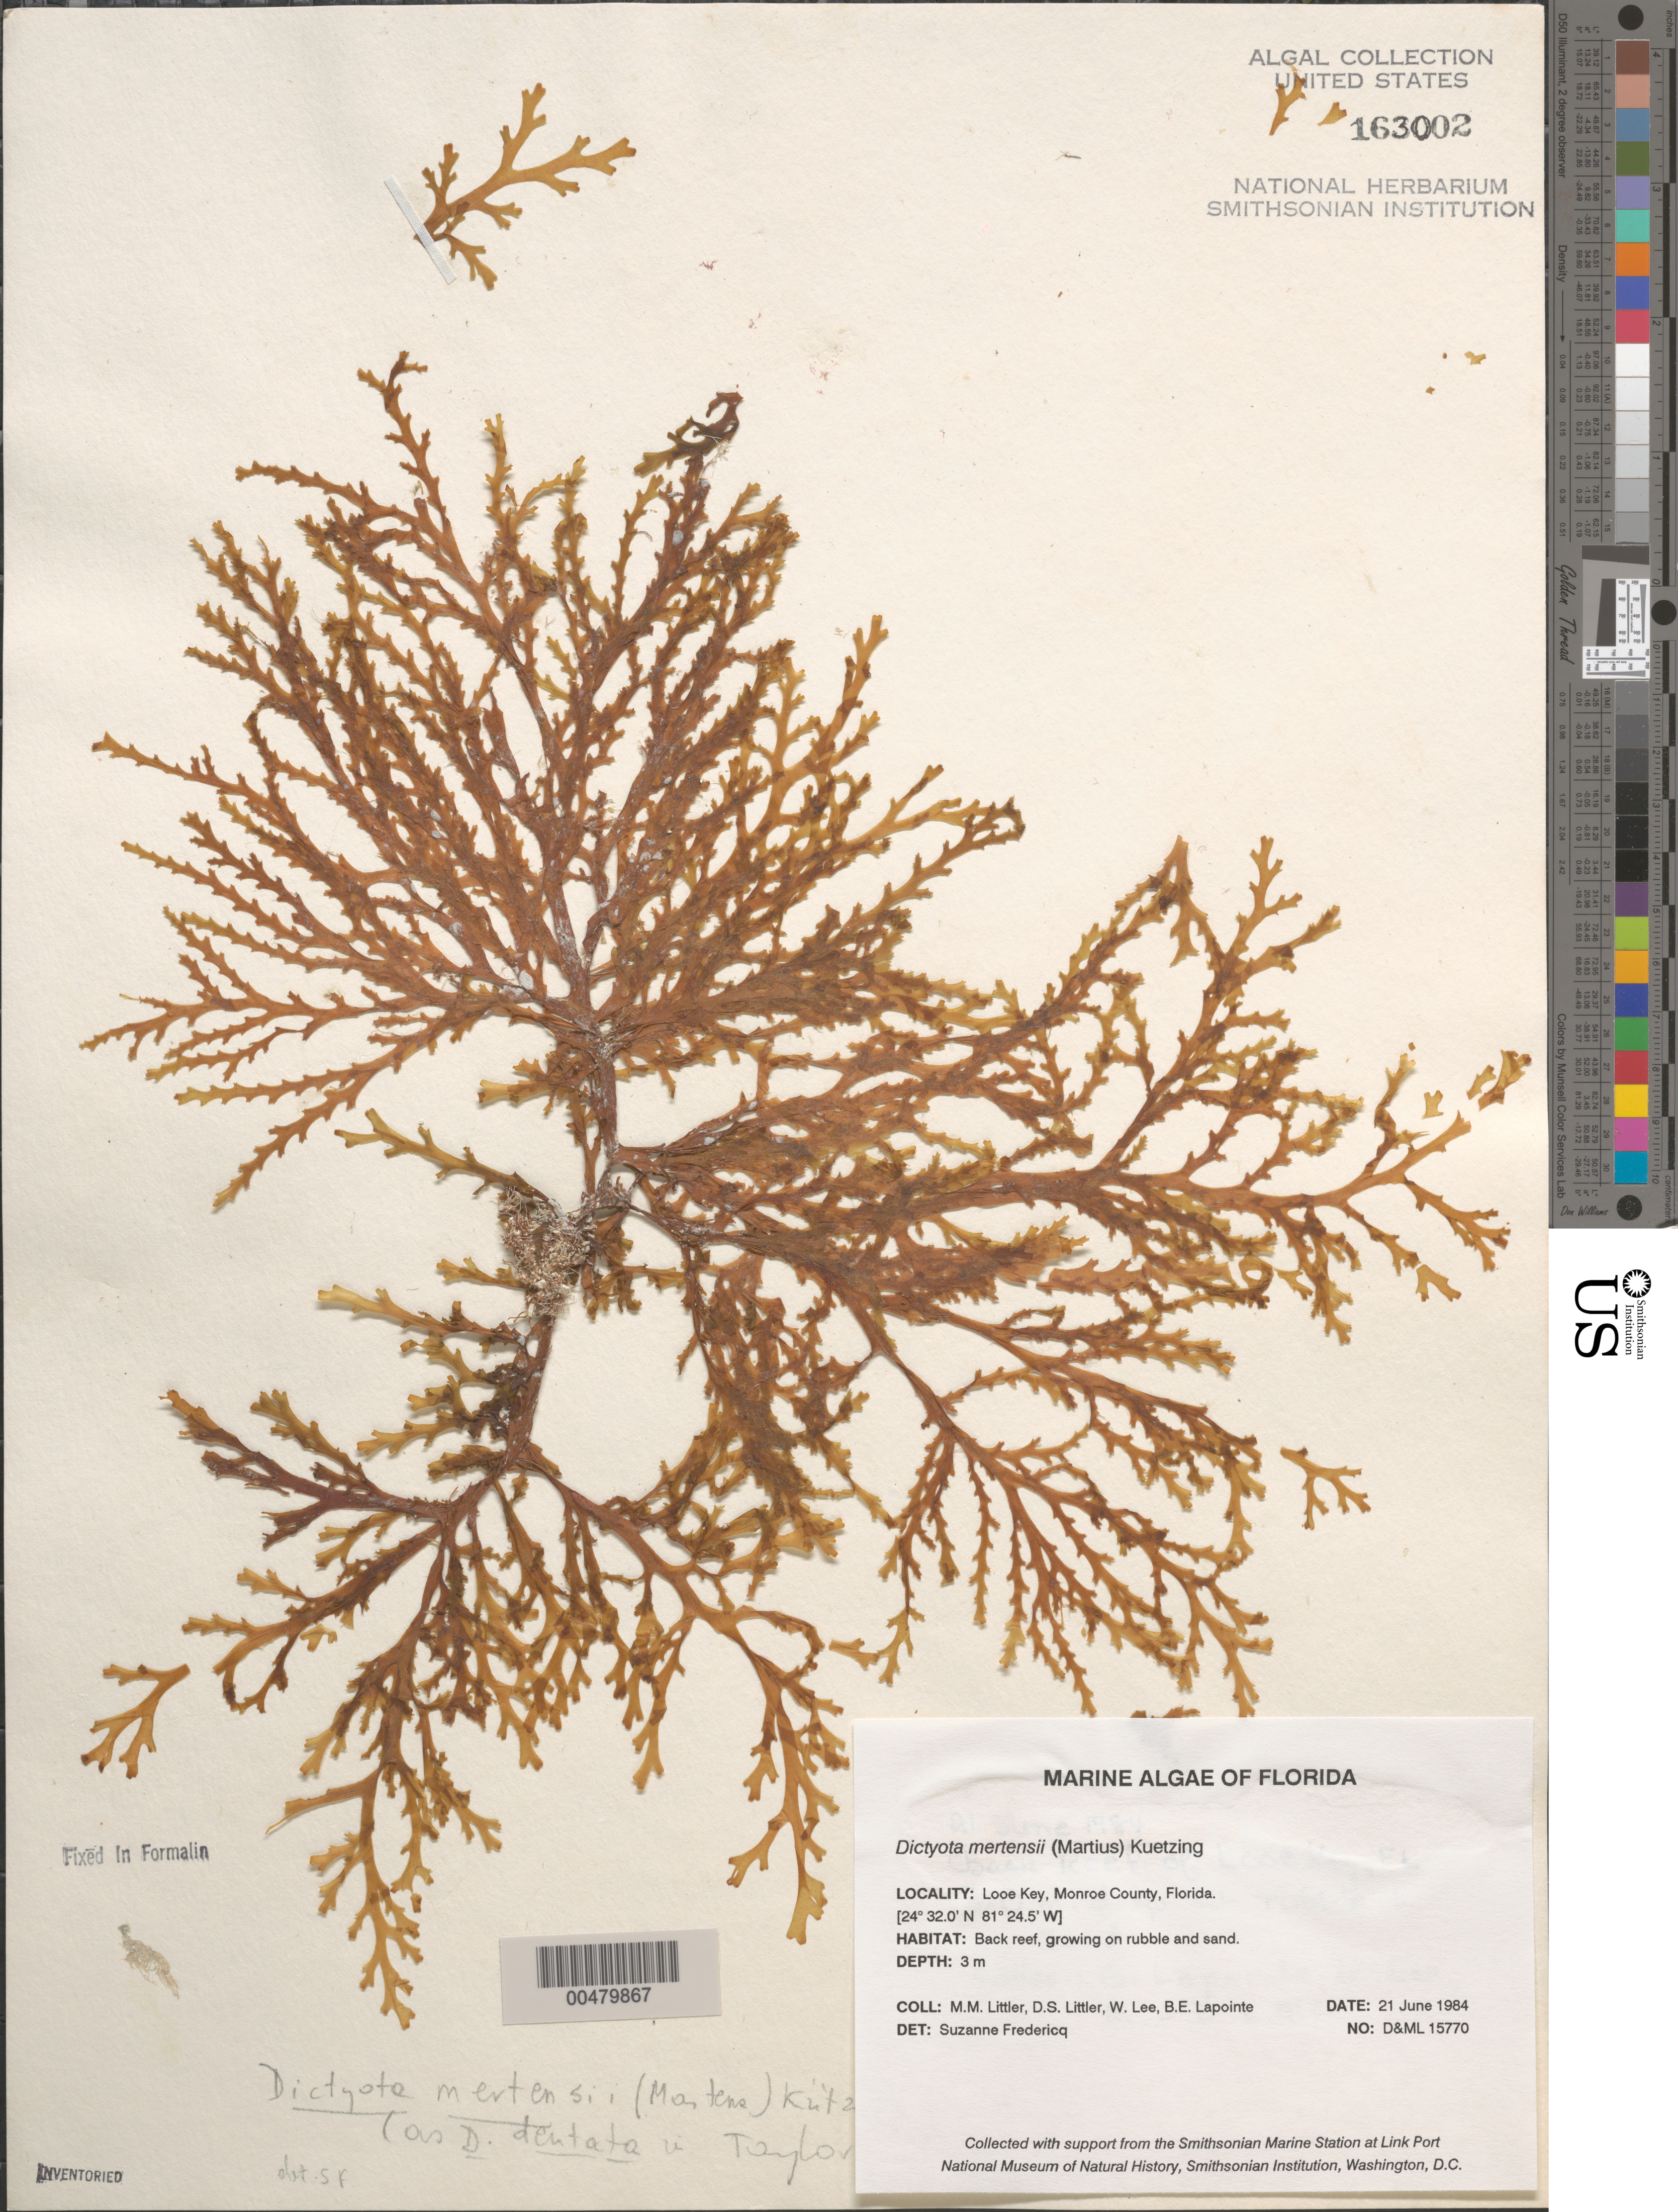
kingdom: Chromista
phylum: Ochrophyta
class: Phaeophyceae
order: Dictyotales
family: Dictyotaceae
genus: Dictyota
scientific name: Dictyota mertensii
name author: (C. Mart.) Kütz.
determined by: Fredericq, S.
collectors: M. M. Littler, D. S. Littler, W. Lee & B. Lapointe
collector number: D&ML 15770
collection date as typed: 21 Jun 1984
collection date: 1984-06-21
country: United States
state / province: Florida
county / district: Monroe County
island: Looe Key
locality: Looe Key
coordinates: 24 32.0' N, 81 24.5' W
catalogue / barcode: US 163002